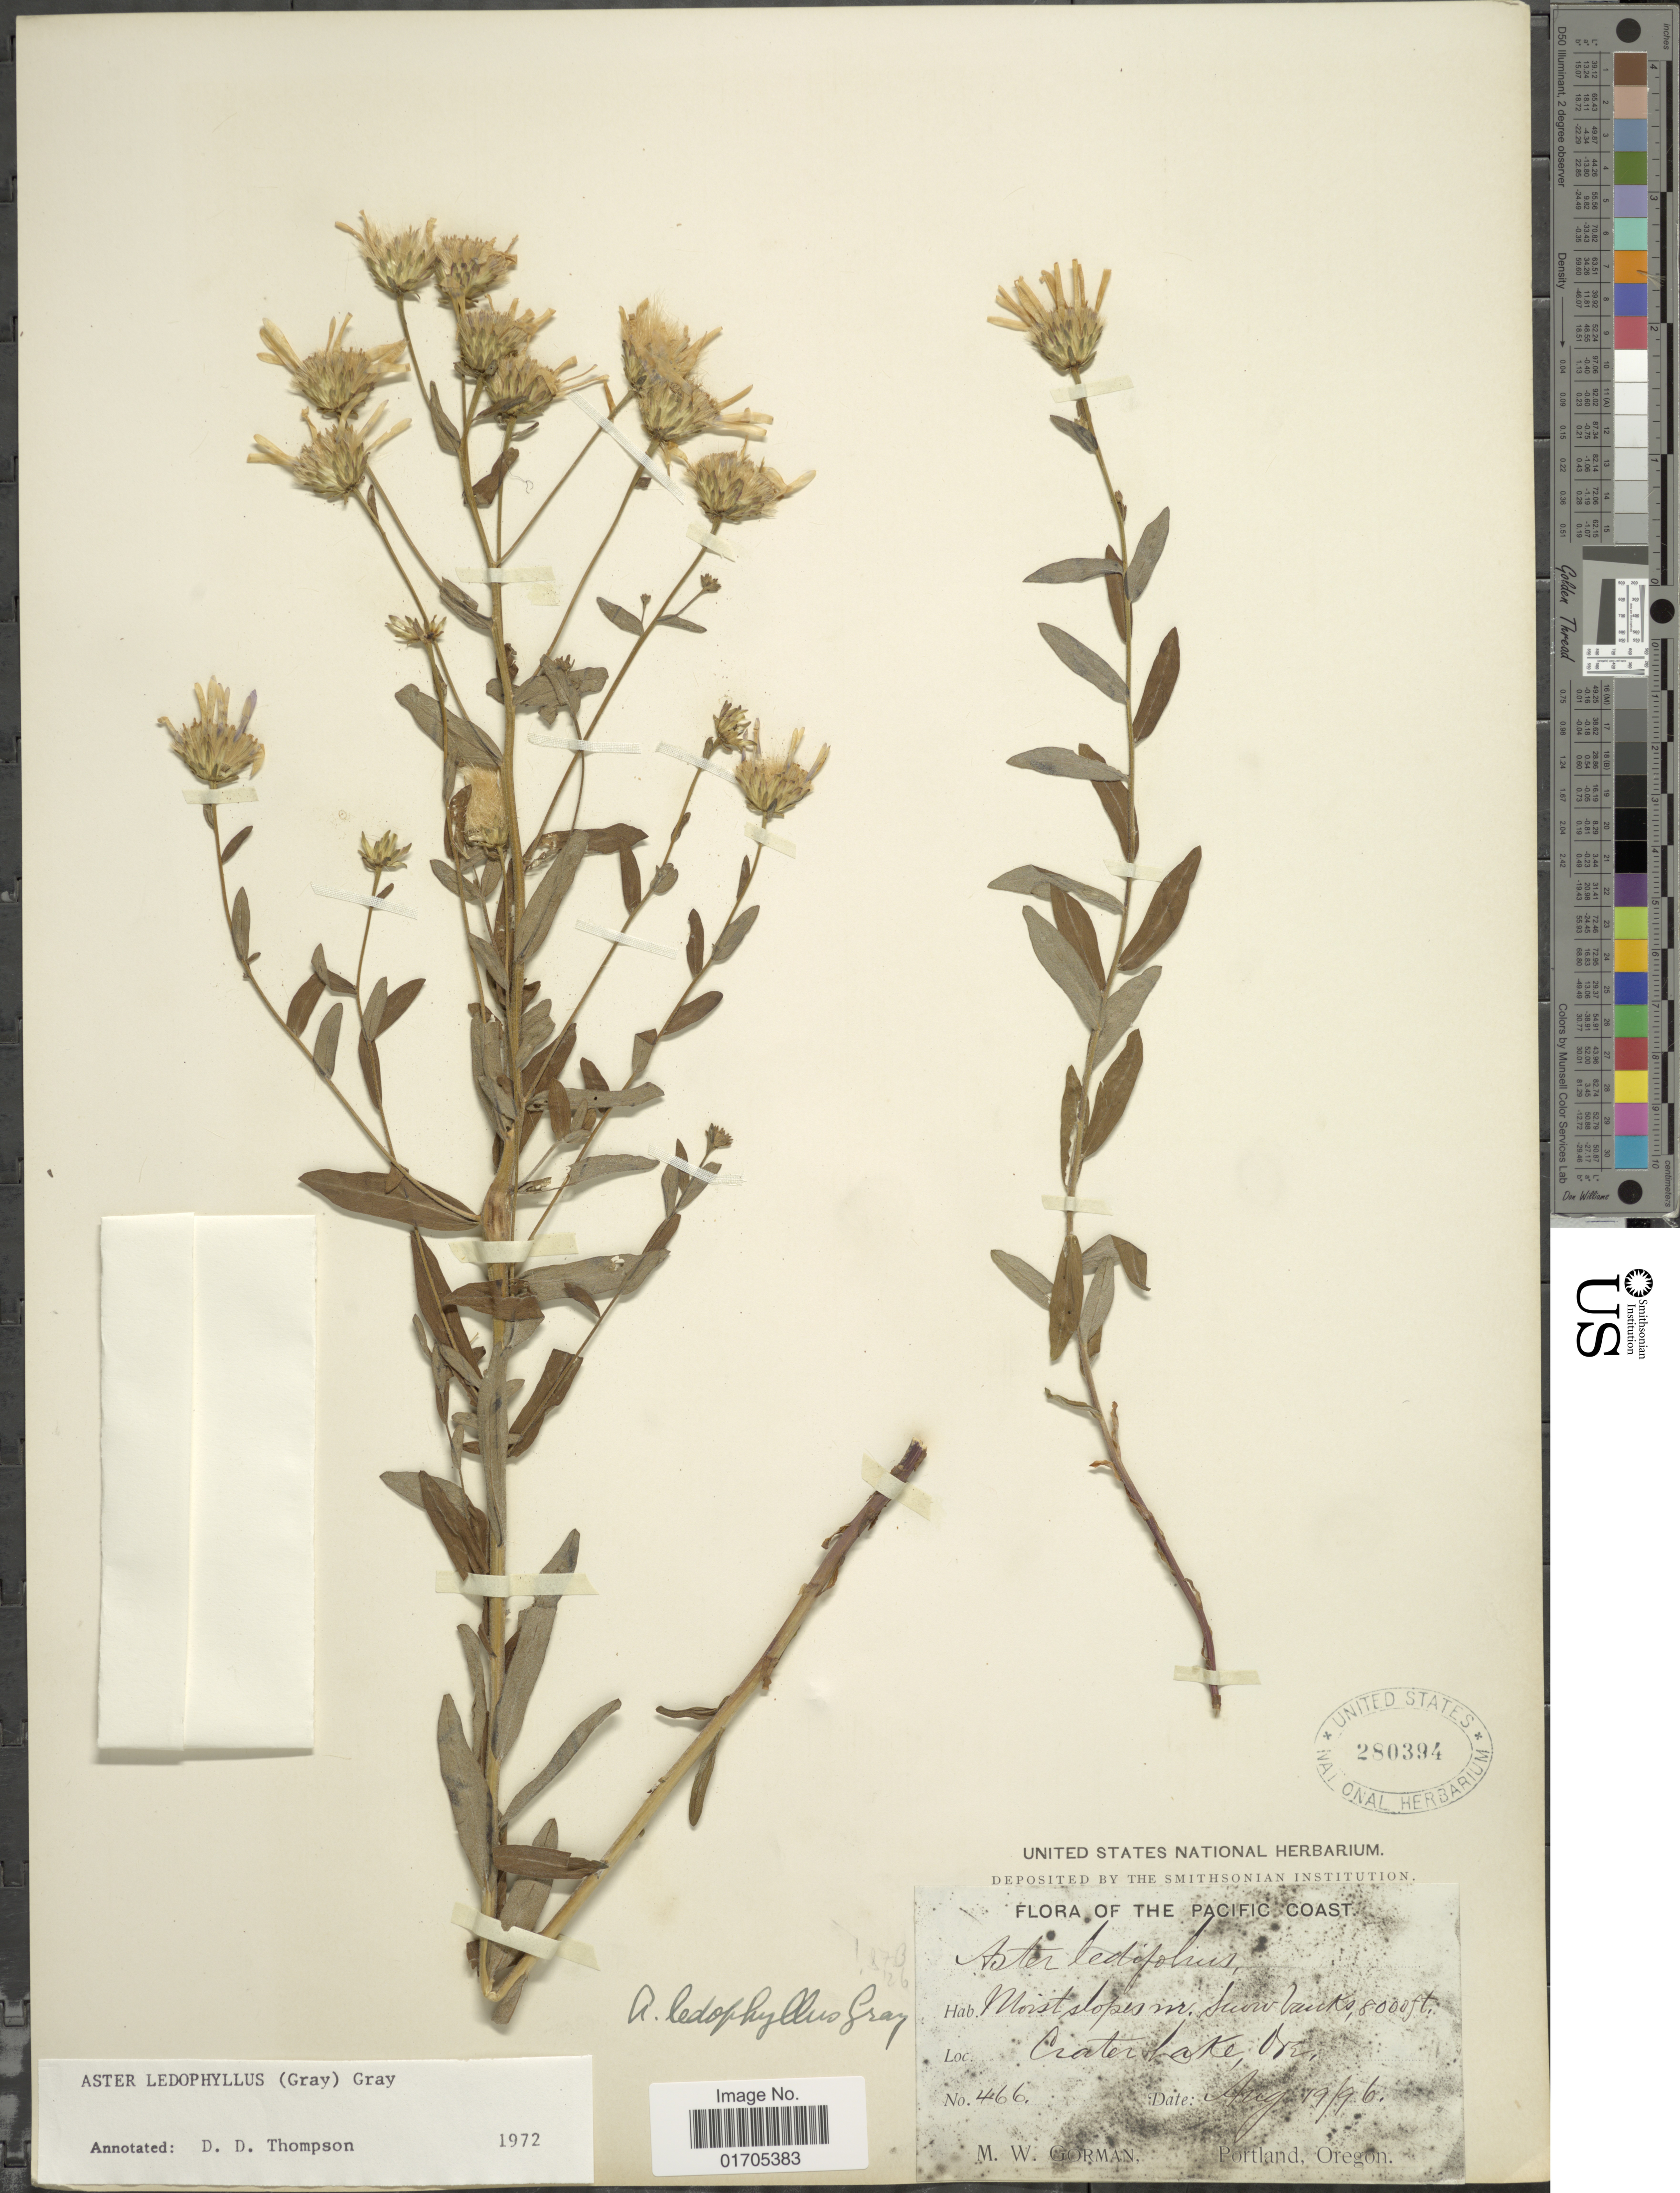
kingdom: Plantae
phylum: Tracheophyta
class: Magnoliopsida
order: Asterales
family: Asteraceae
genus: Eucephalus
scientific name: Eucephalus ledophyllus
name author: (A. Gray) Greene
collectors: M. W. Gorman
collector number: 466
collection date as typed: Transcribed d/m/y: 19/8/96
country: United States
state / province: Oregon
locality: Pacific Coast. Moist slopes nr. Snow banks. Crater Lake, Ore.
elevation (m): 2438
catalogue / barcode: US 280394